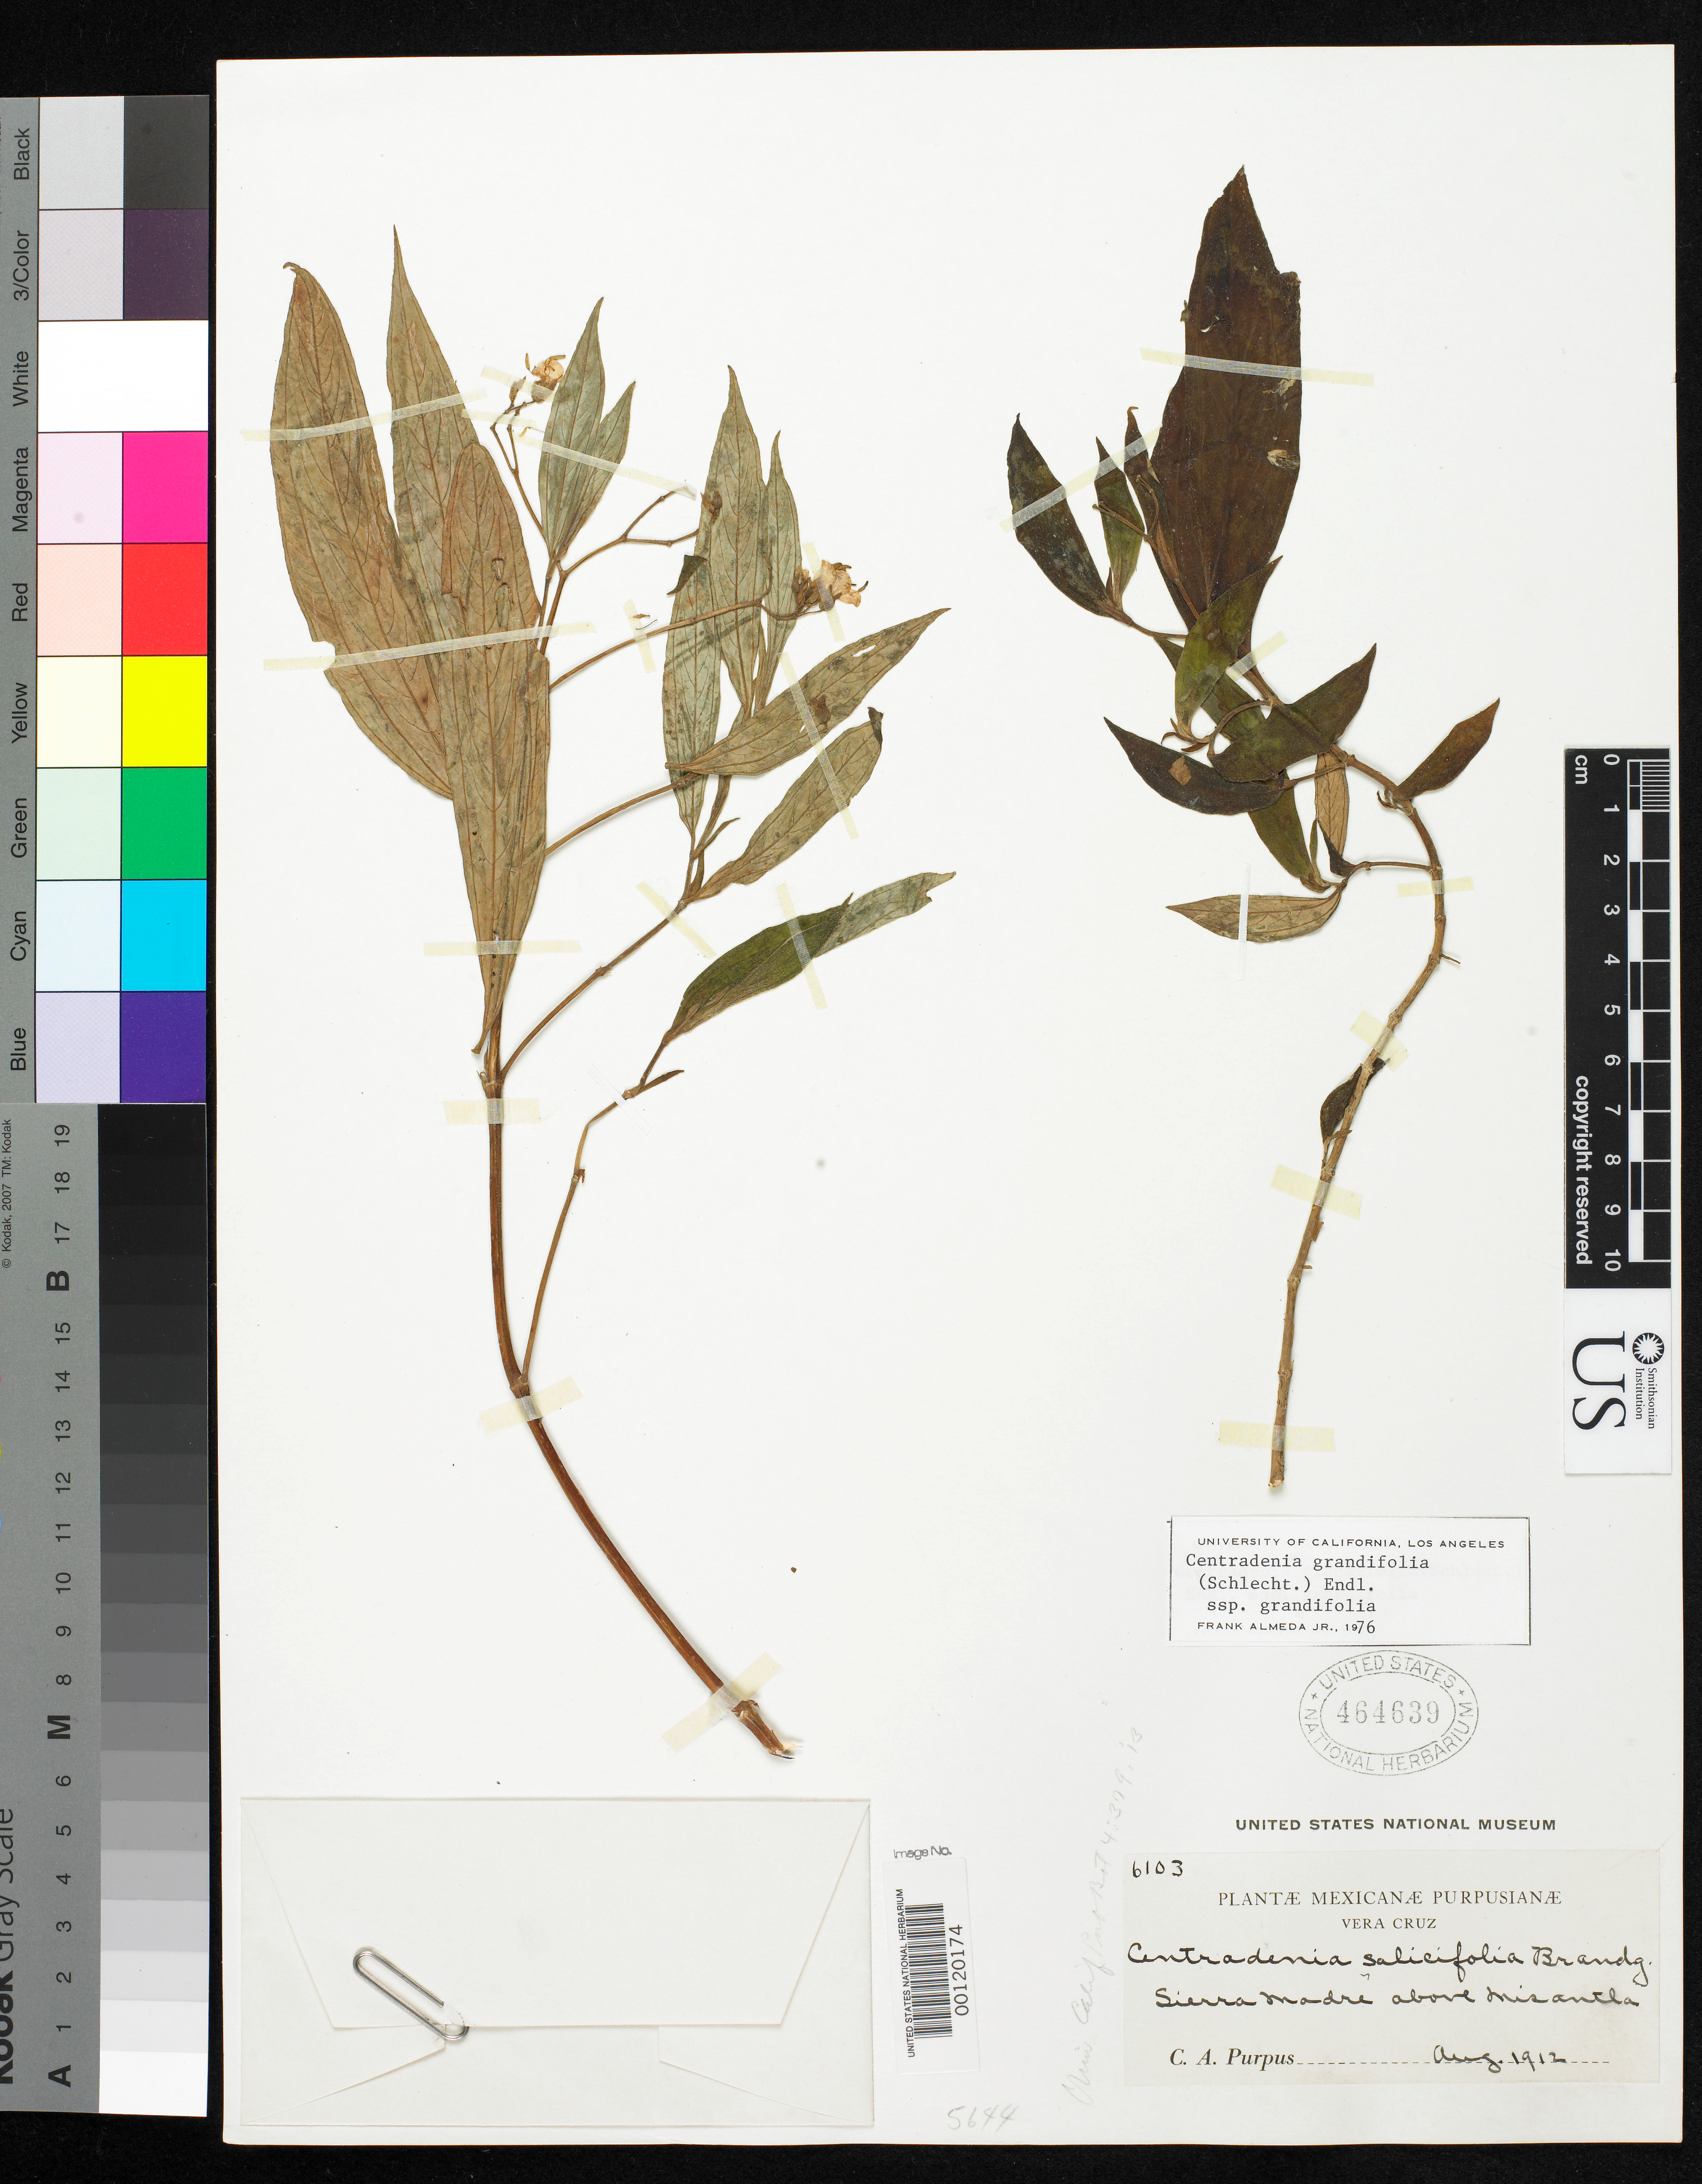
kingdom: Plantae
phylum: Tracheophyta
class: Magnoliopsida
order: Myrtales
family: Melastomataceae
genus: Centradenia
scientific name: Centradenia salicifolia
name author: Brandegee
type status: Isotype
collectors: C. A. Purpus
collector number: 6013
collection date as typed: Aug 1912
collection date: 1912-08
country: Mexico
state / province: Veracruz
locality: Sierra Madre above Misantla.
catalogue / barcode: US 464639